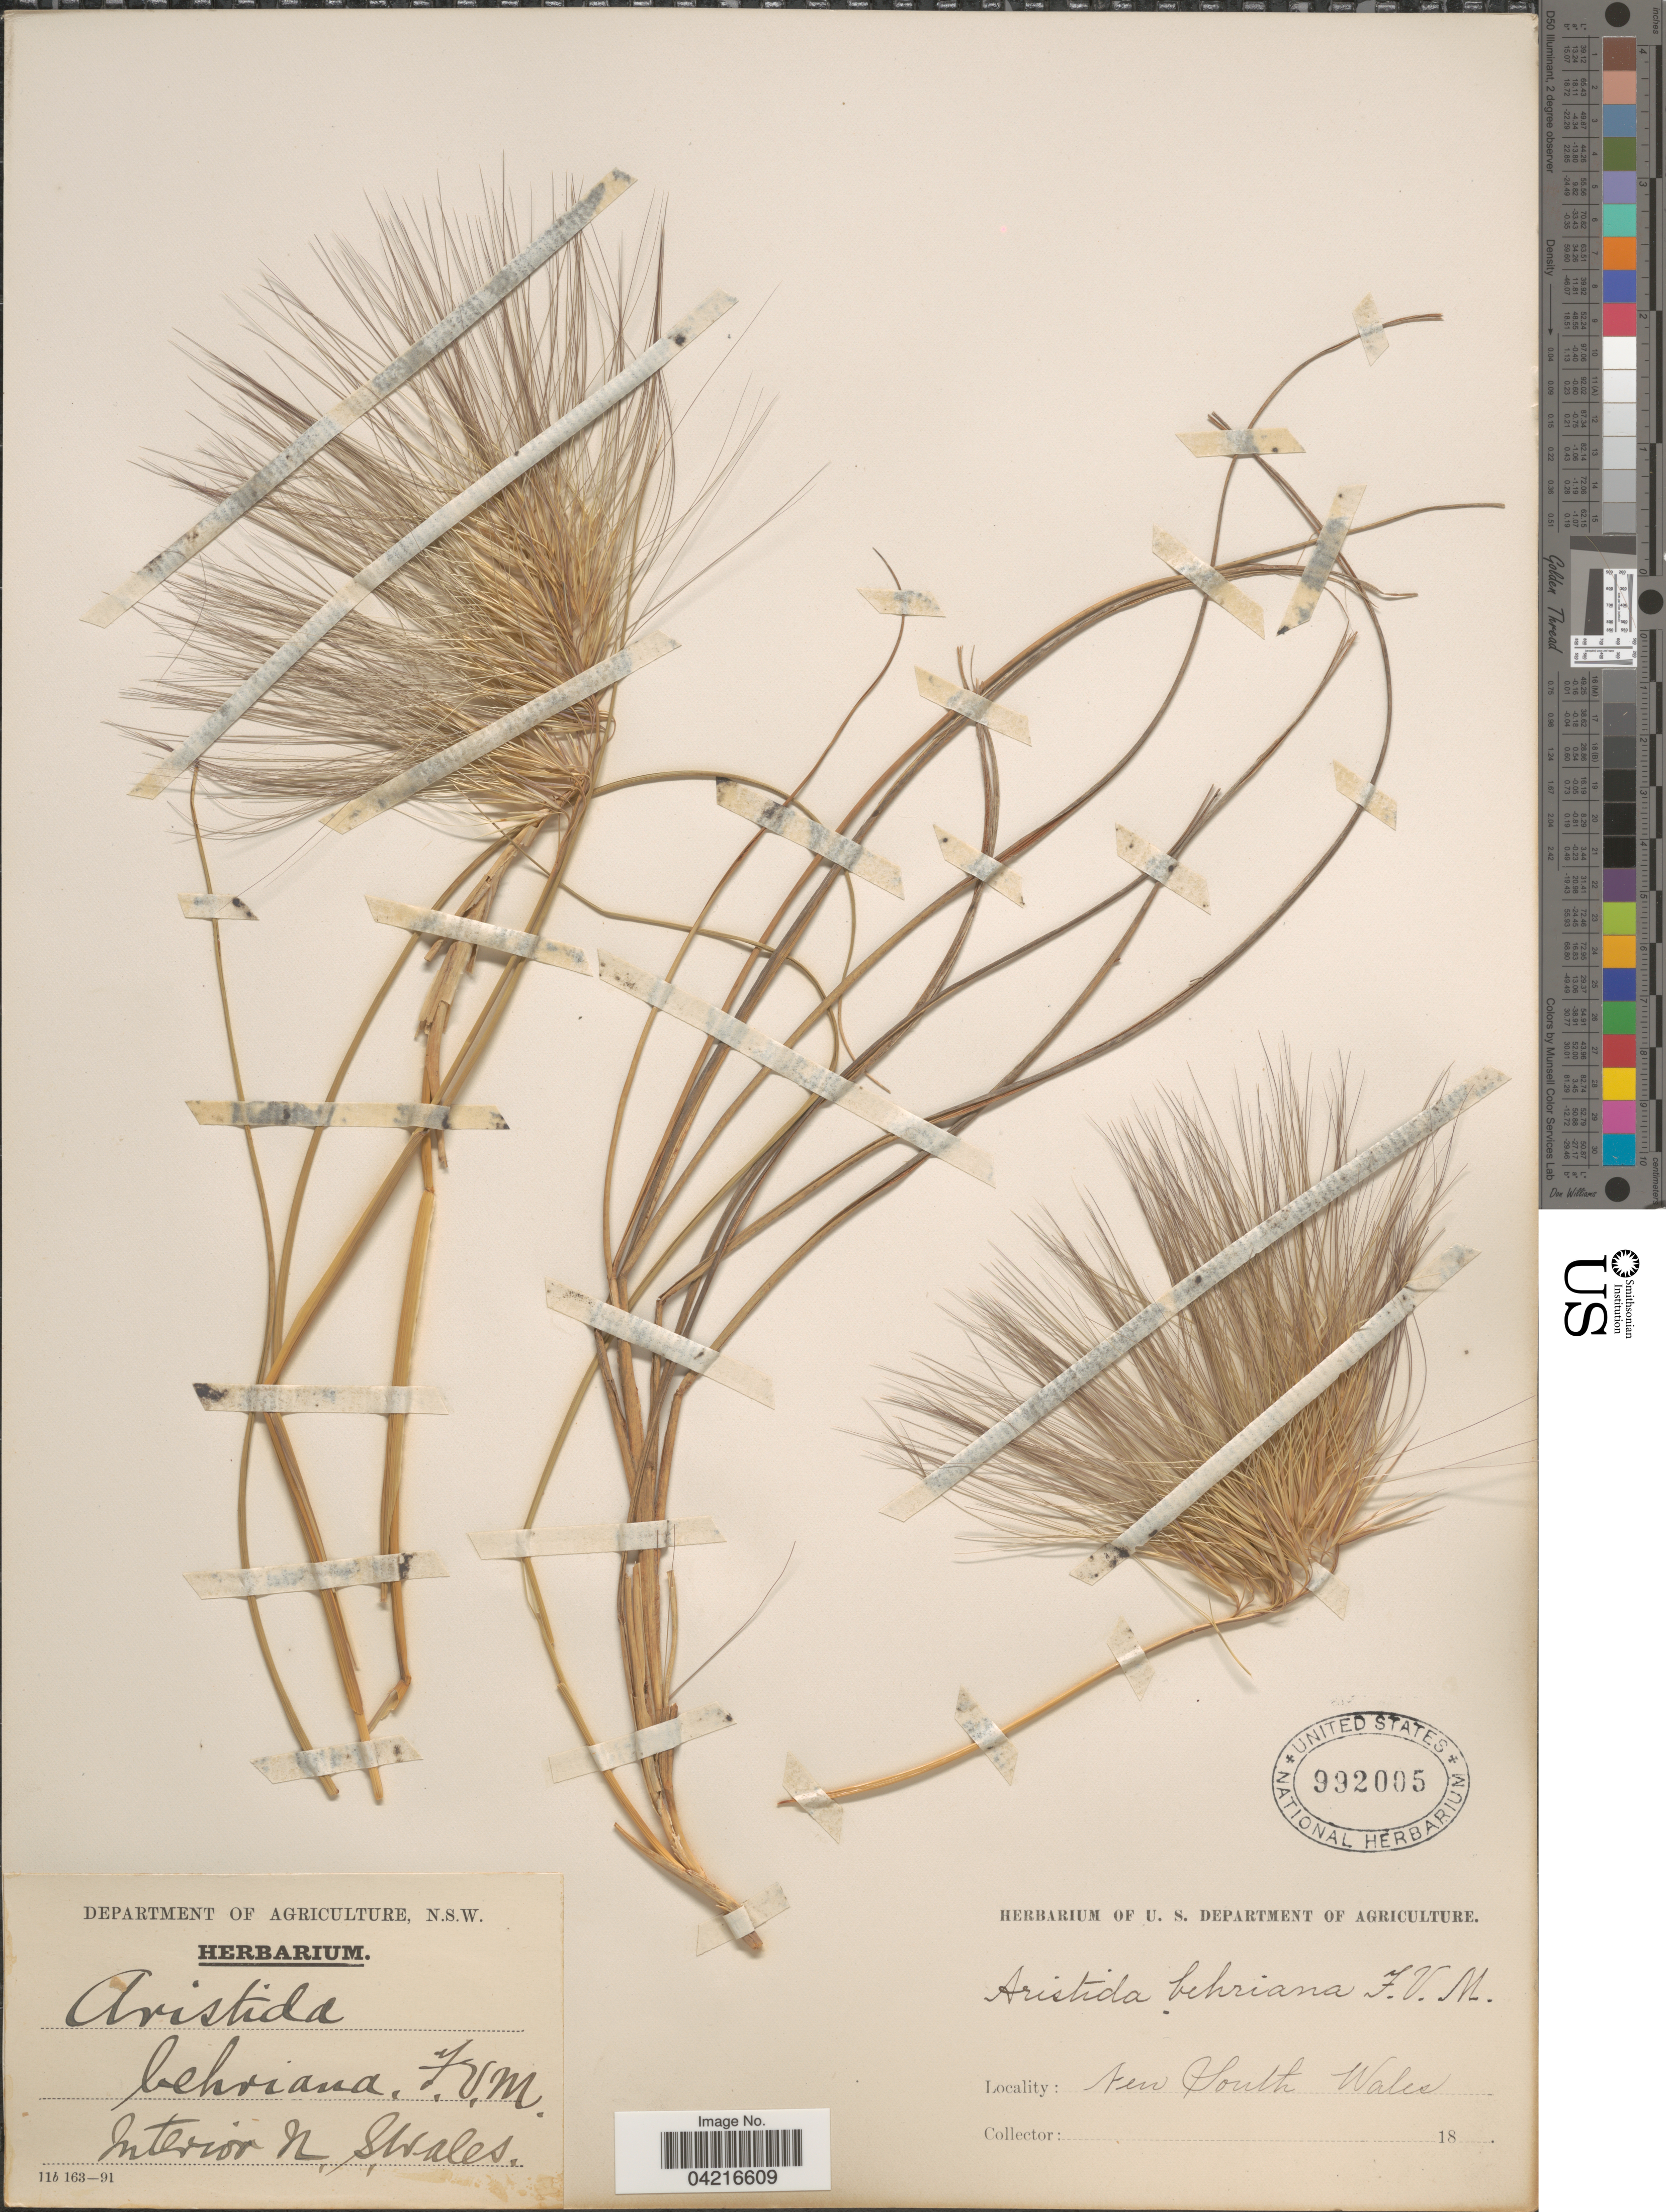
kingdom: Plantae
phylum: Tracheophyta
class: Liliopsida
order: Poales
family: Poaceae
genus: Aristida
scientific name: Aristida behriana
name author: F. Muell.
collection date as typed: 18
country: Australia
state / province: New South Wales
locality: Interior N.S. Wales.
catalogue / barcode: US 992005